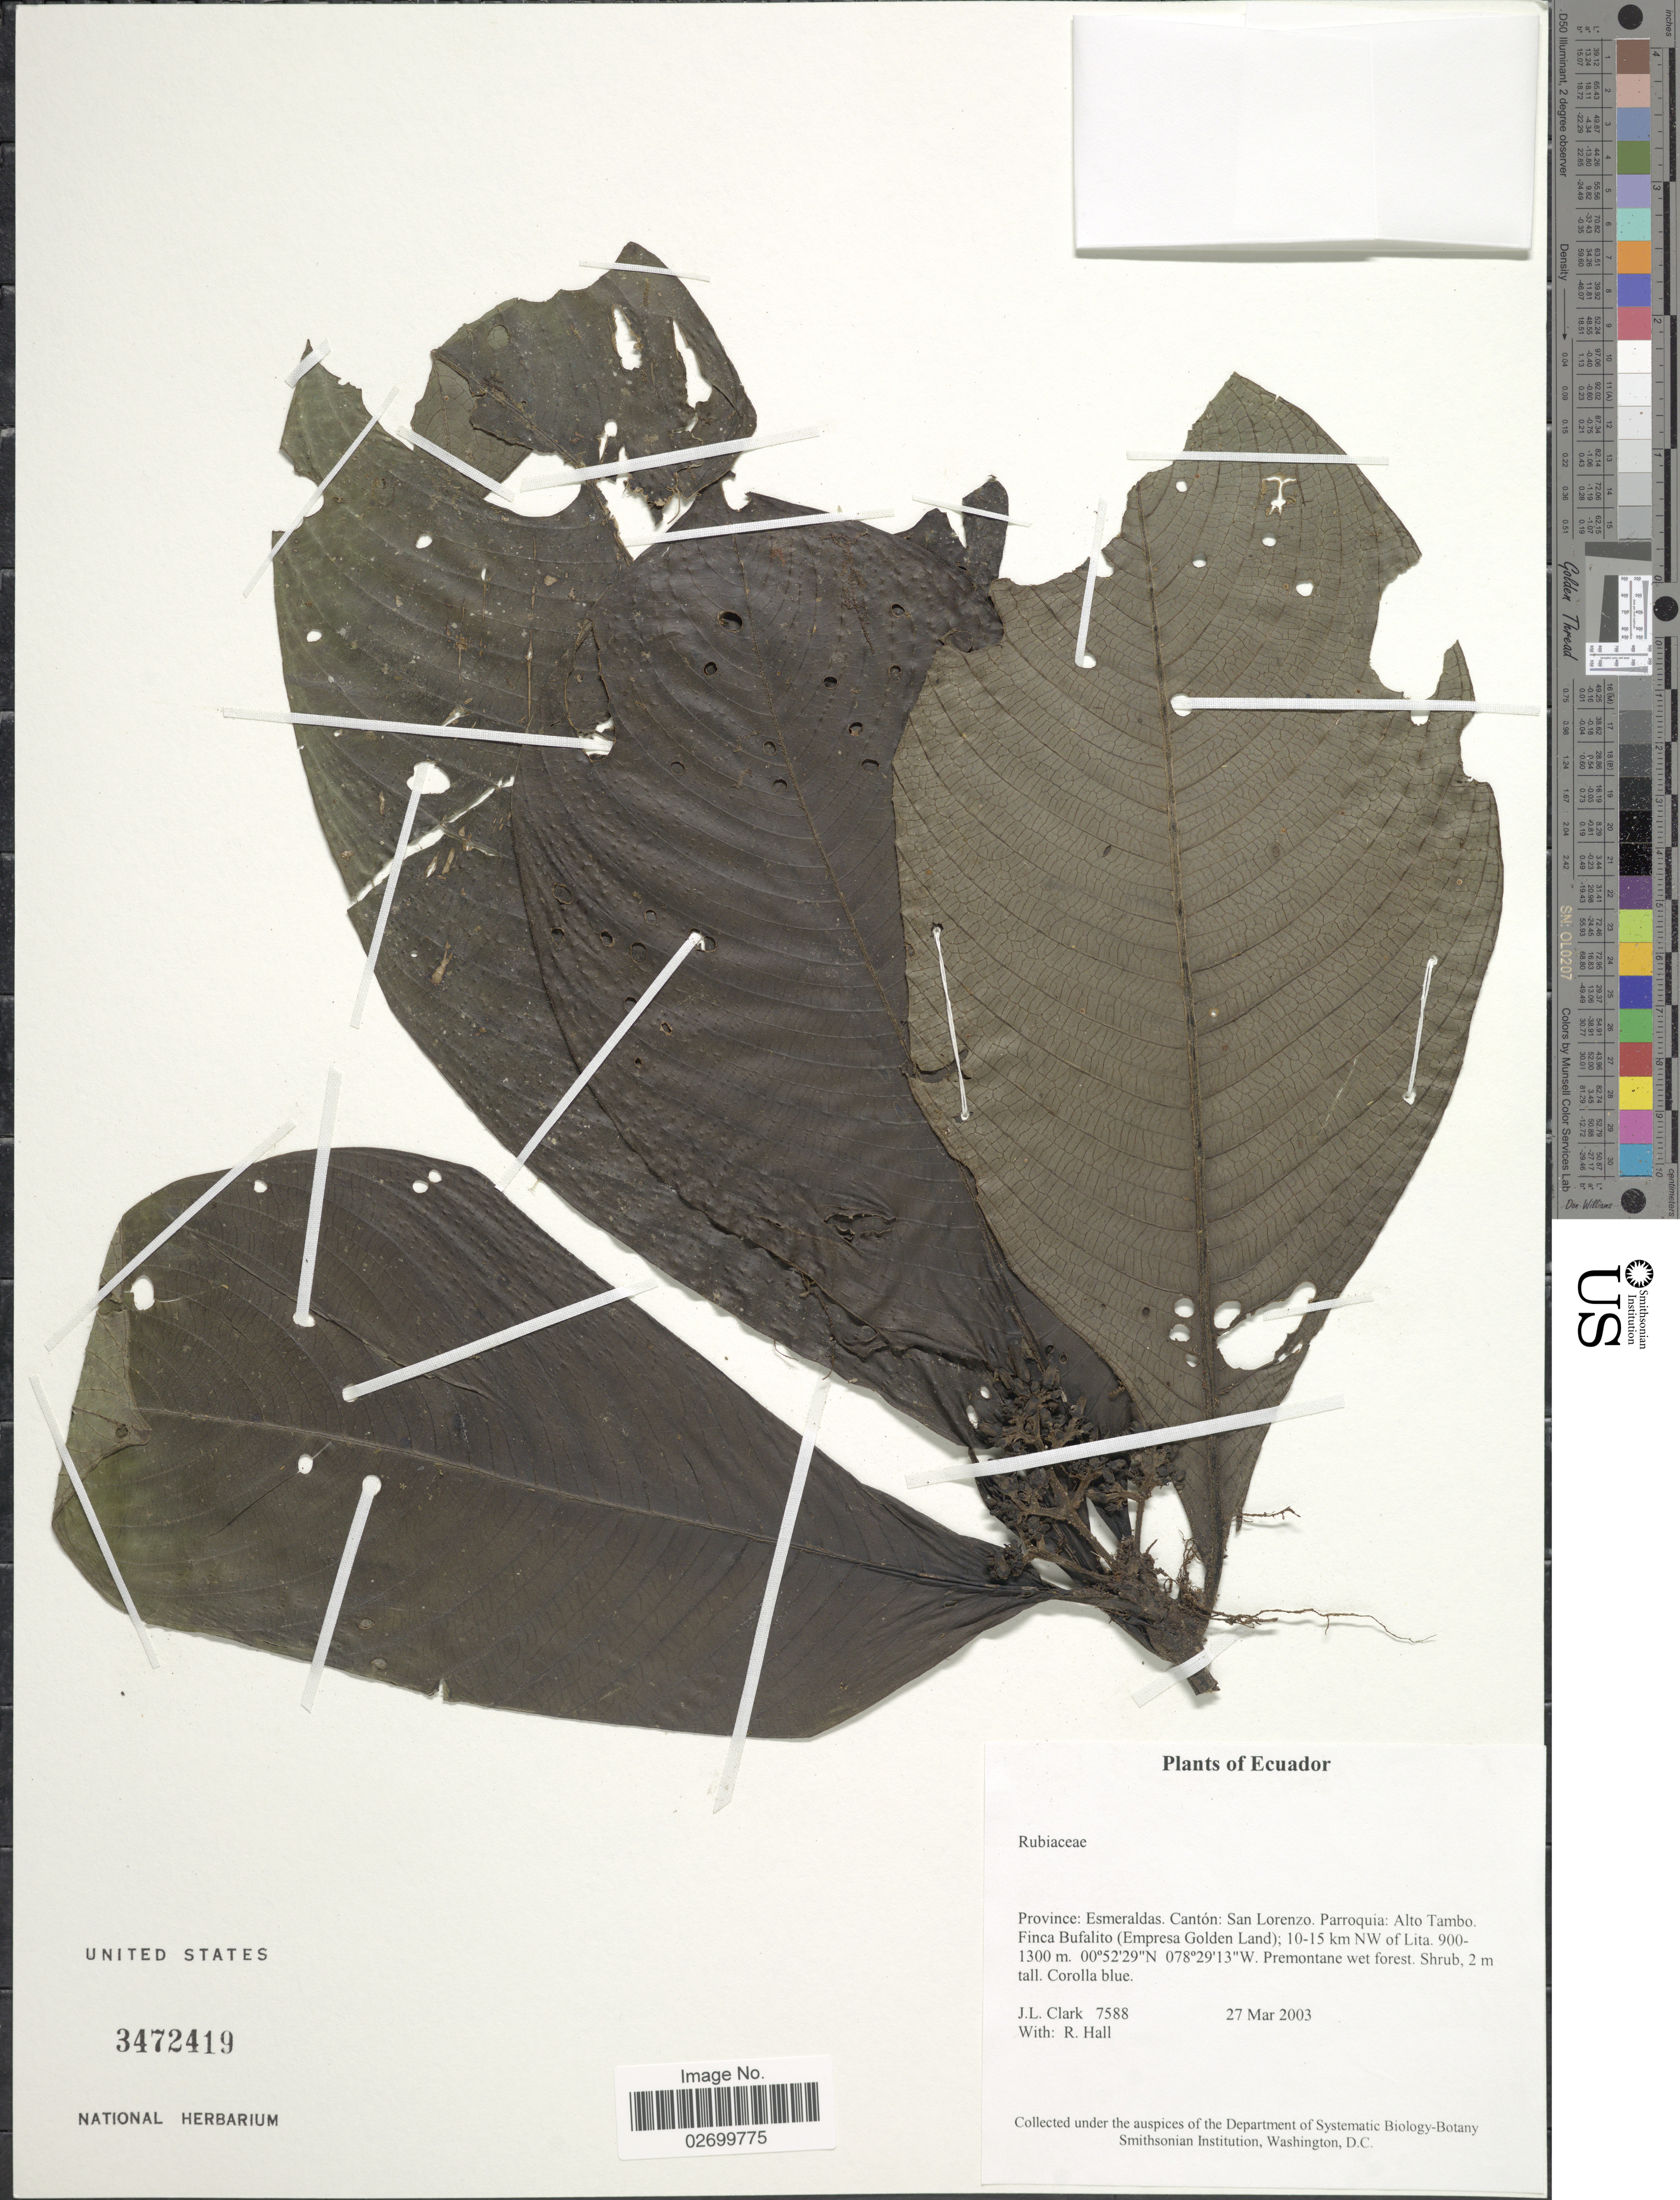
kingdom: Plantae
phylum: Tracheophyta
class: Magnoliopsida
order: Gentianales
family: Rubiaceae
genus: Palicourea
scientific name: Palicourea seemannii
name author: Standl.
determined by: Kirkbride, J. H., Jr.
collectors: J. L. Clark & R. Hall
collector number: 7588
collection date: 2003-03-27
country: Ecuador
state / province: Esmeraldas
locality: Canton: San Lorenzo. Parroquia: Alto Tambo. Finca Bufalito (Empresa Golden Land); 10-15 km NW of Lita.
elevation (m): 900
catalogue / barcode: US 3472419